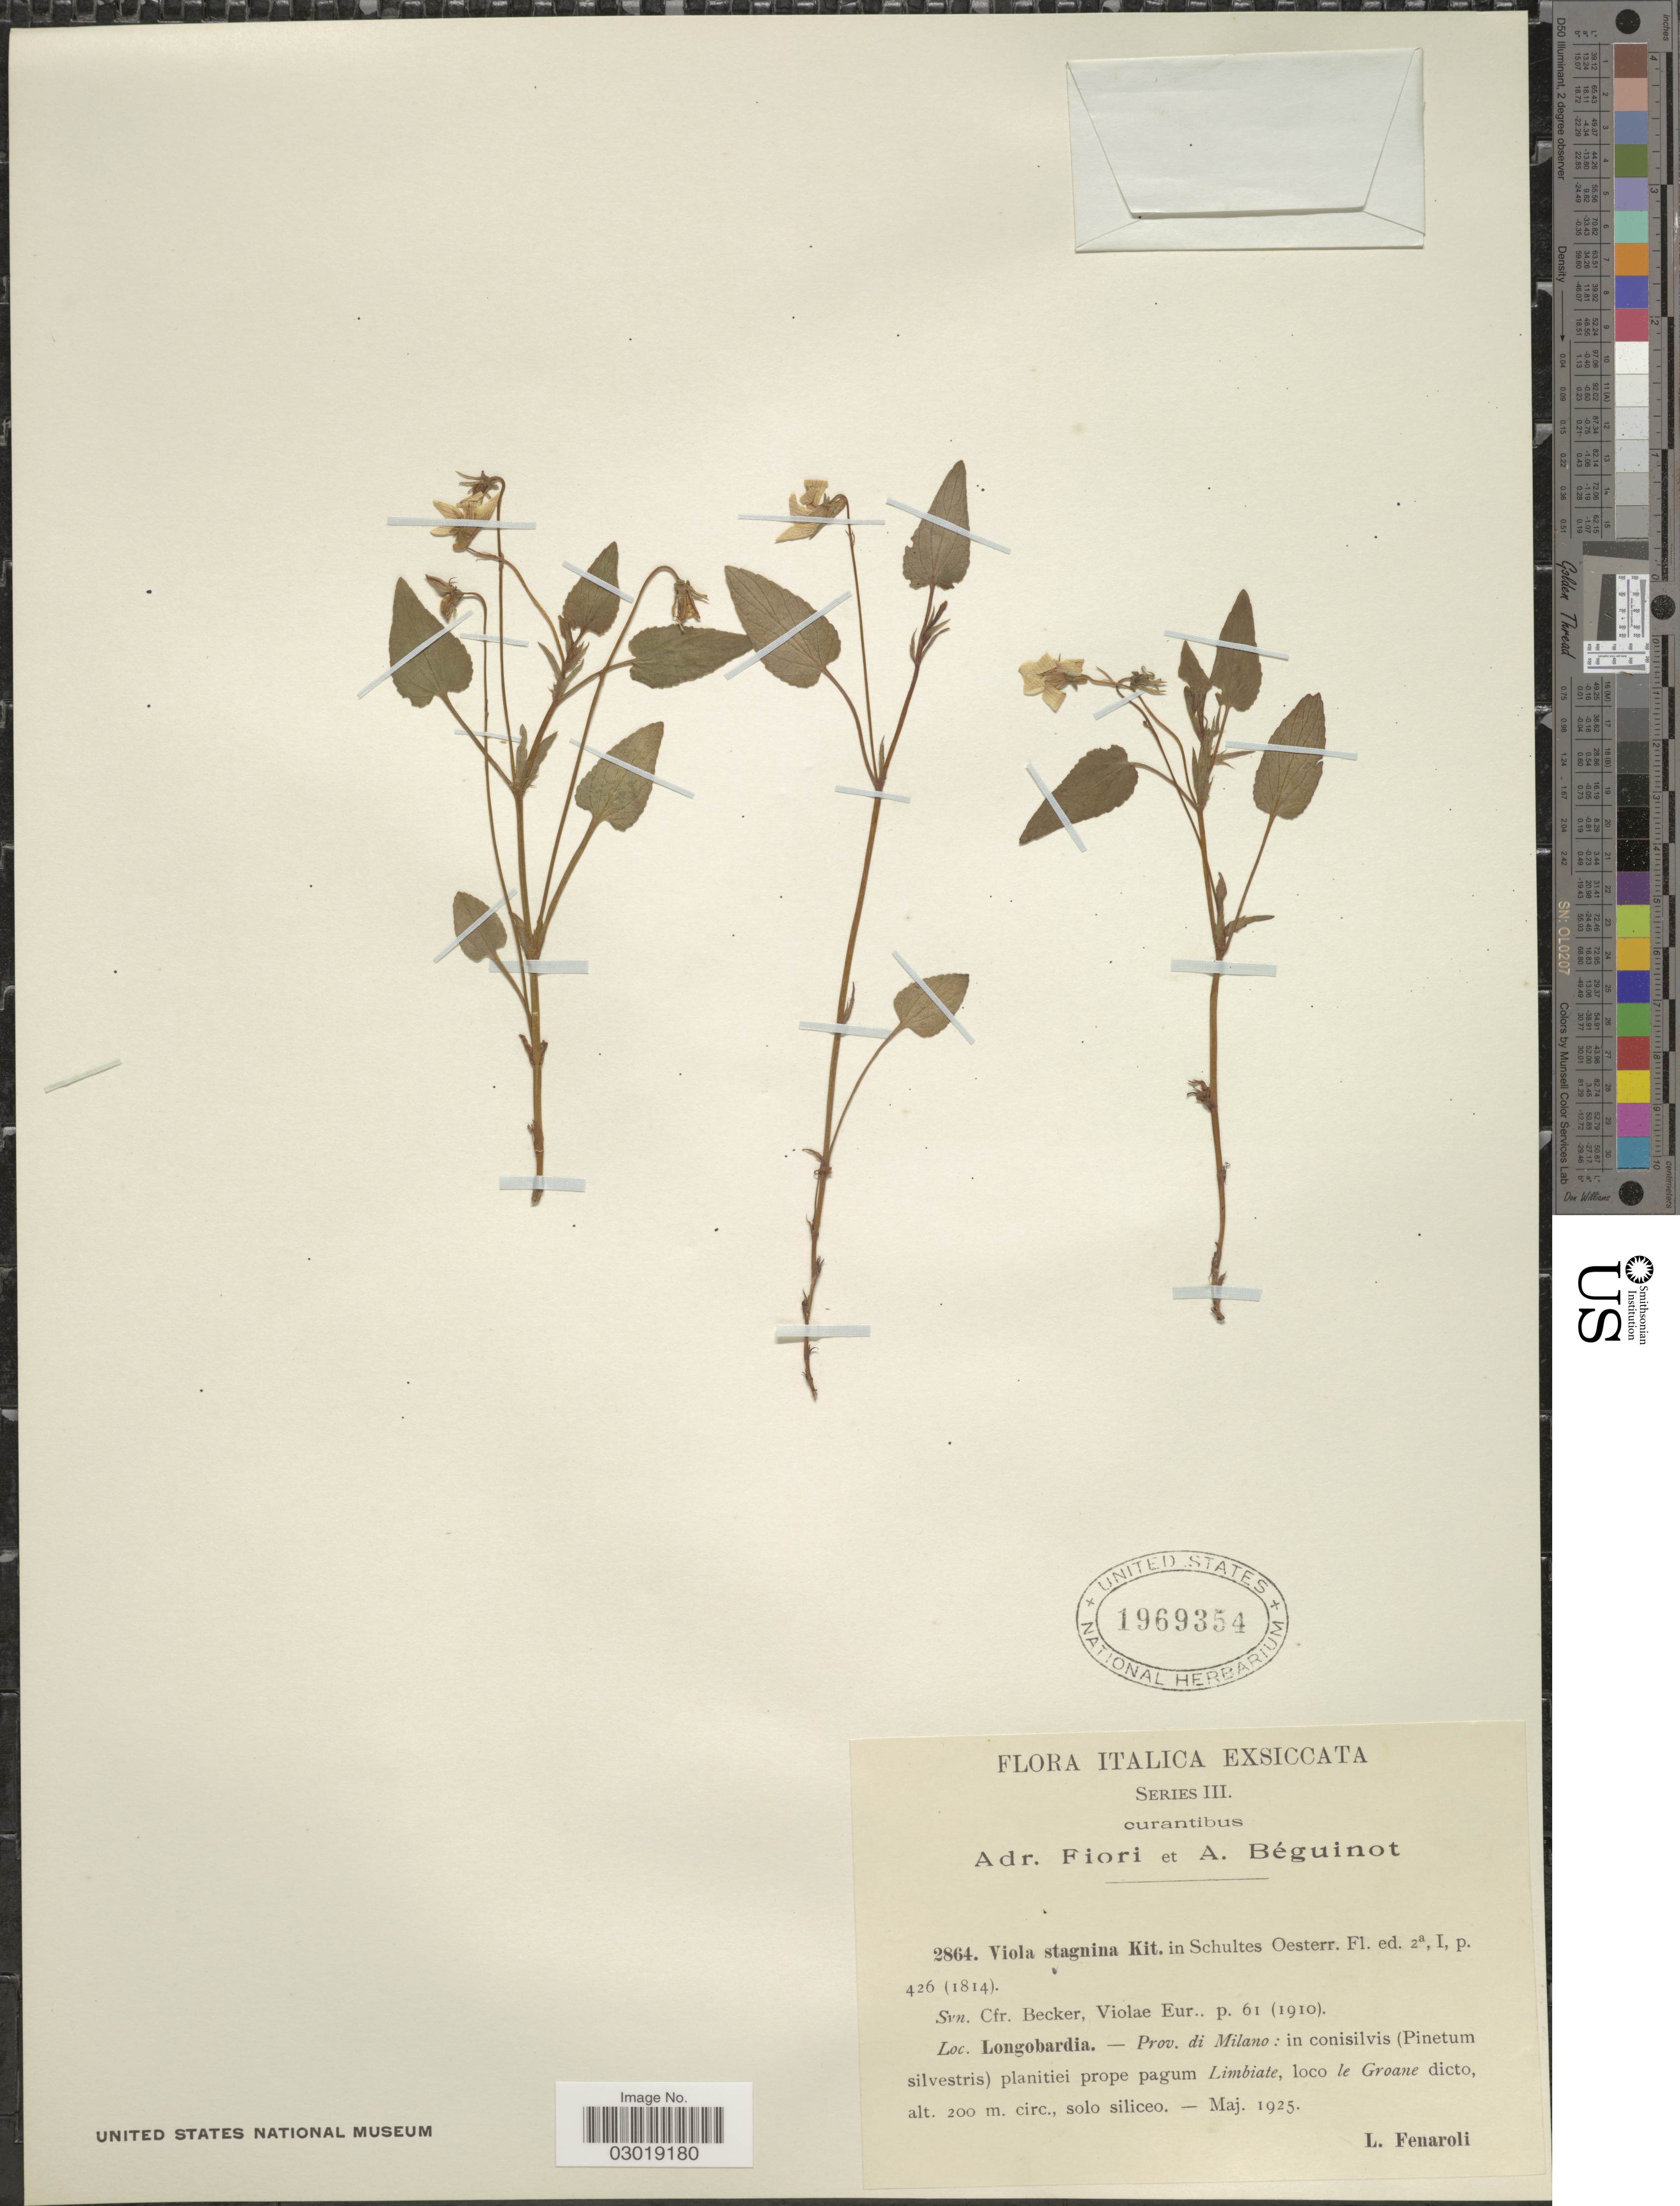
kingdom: Plantae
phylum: Tracheophyta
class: Magnoliopsida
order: Malpighiales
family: Violaceae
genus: Viola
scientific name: Viola stagnina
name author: Kit.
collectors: L. Fenaroli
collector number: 2864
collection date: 1925-05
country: Italy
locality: Italica, Longobardia. - Prov. di Milano : in conisilvis (Pinetum silvestris) planitiei prope pagum Limbiate, loco le Groane dicto.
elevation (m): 200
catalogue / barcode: US 1969354